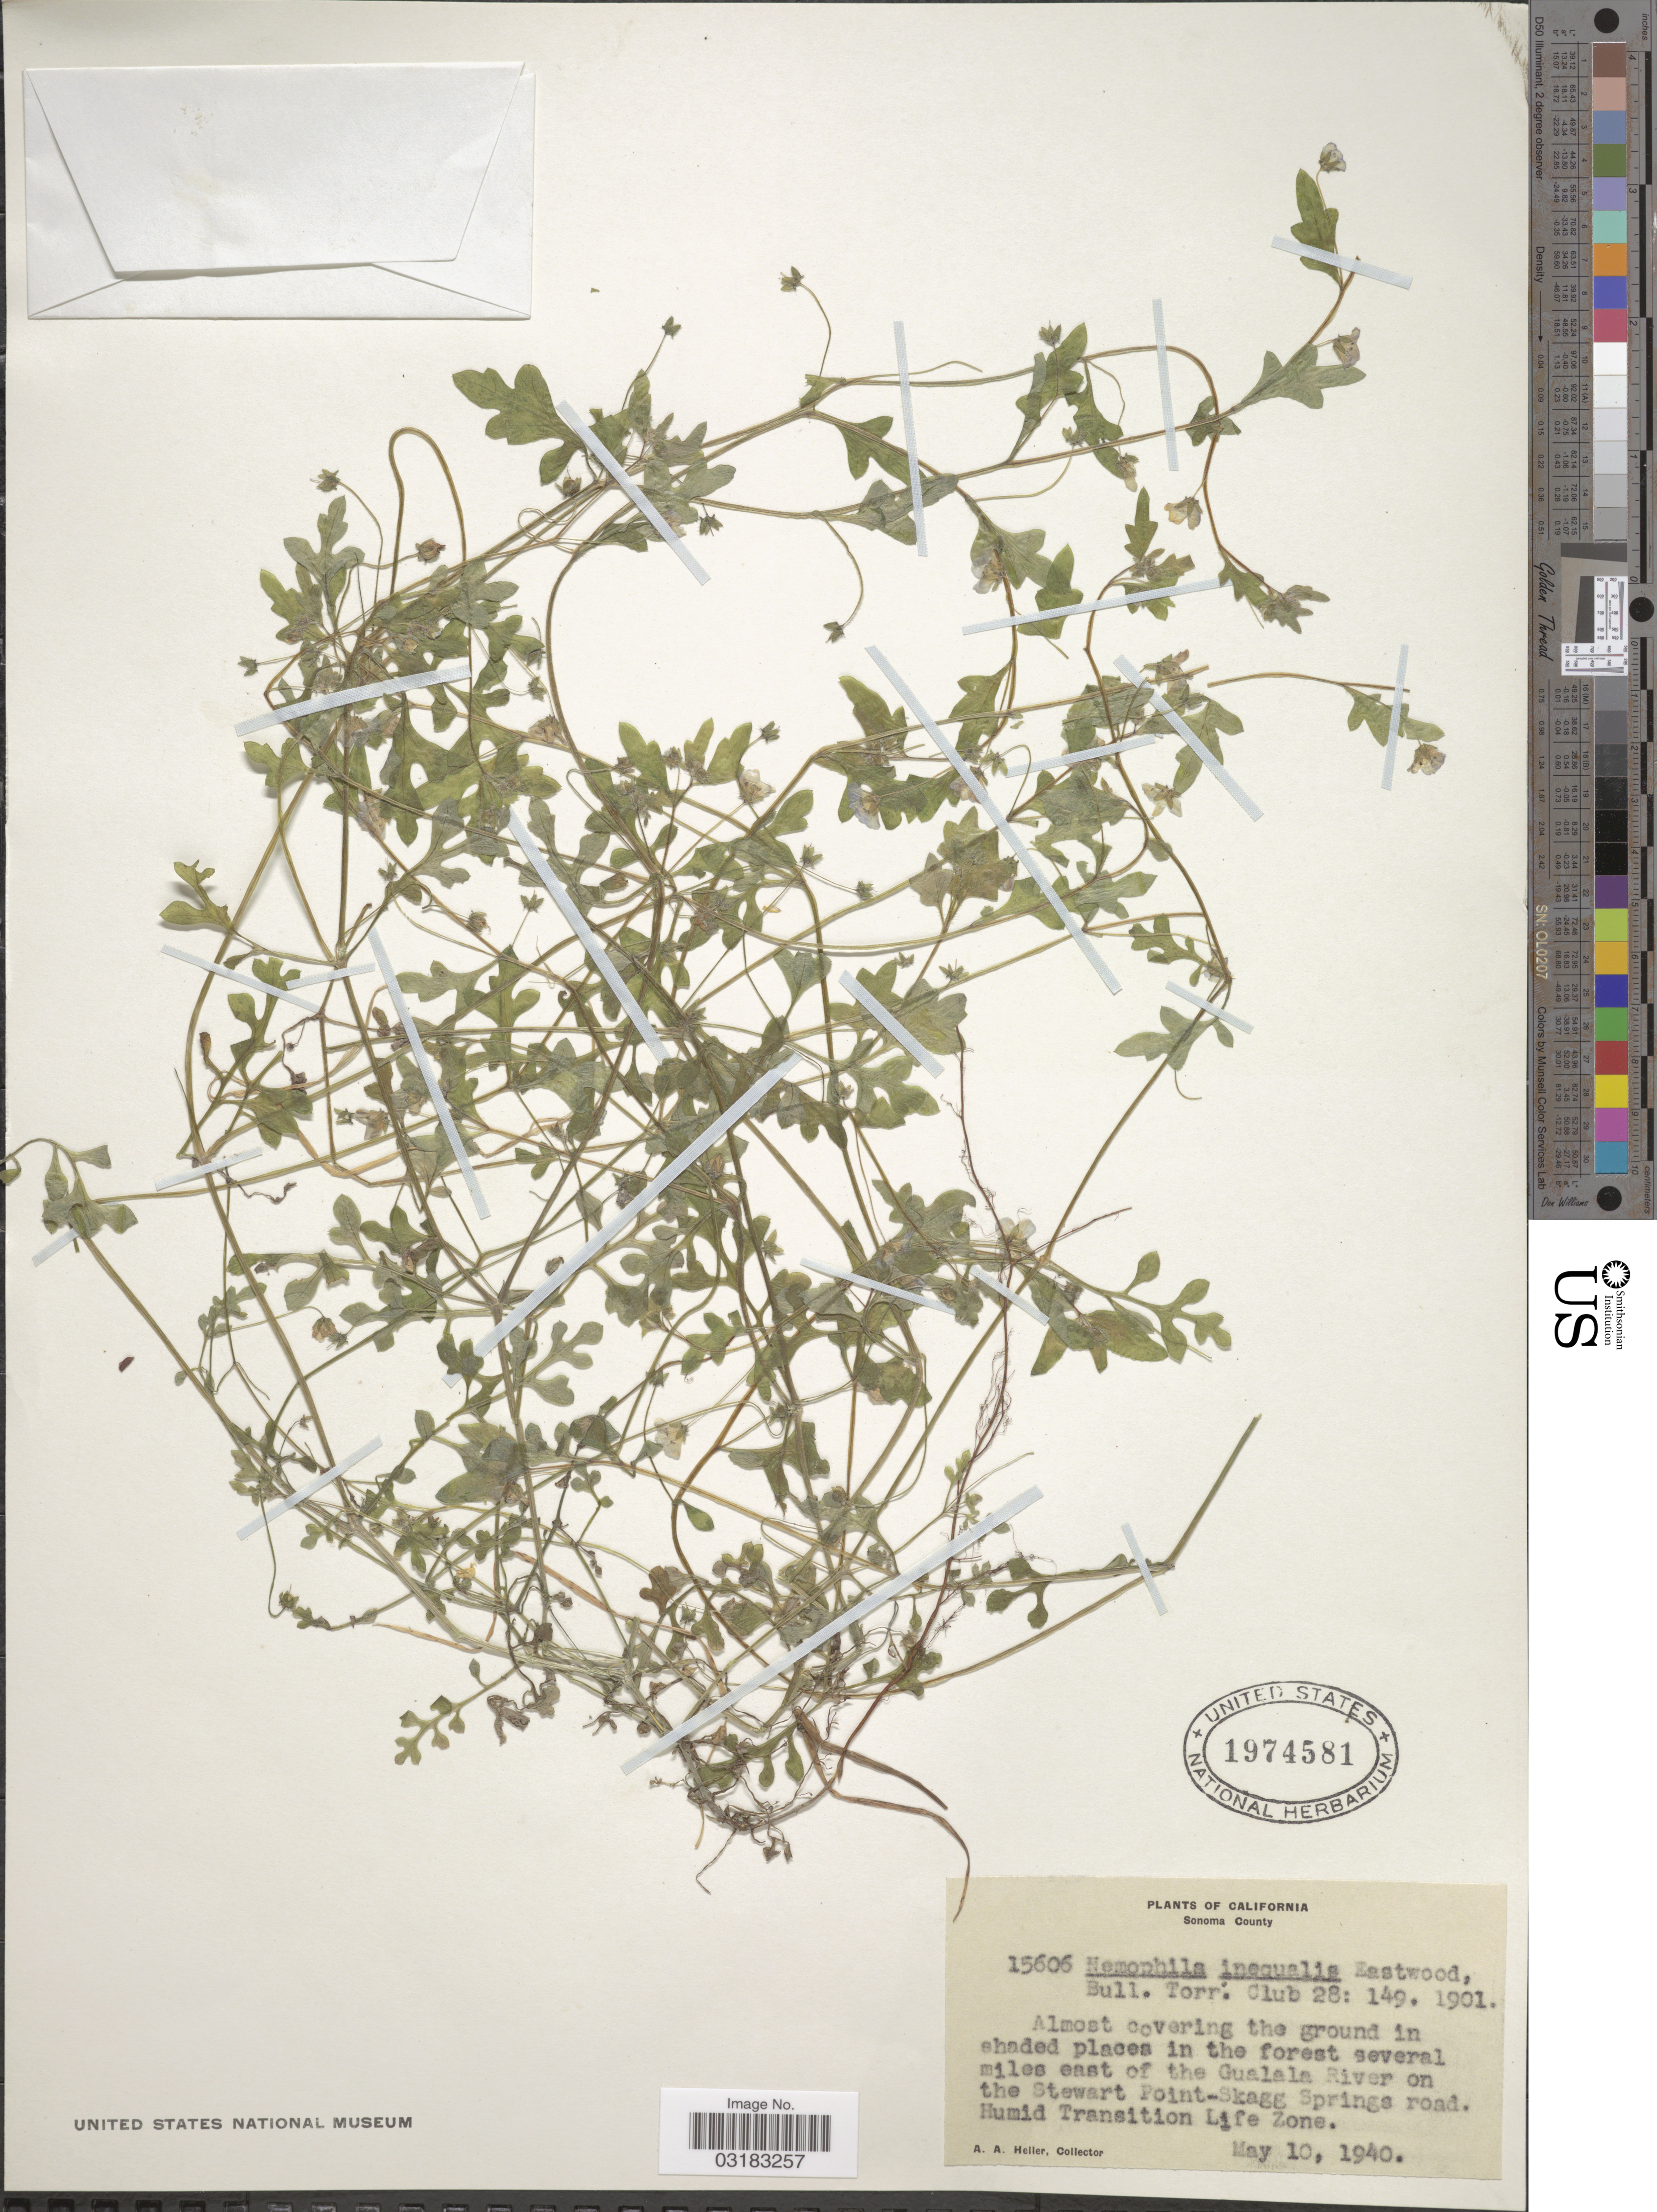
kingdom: Plantae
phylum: Tracheophyta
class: Magnoliopsida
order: Boraginales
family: Hydrophyllaceae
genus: Nemophila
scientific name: Nemophila inaequalis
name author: Eastw.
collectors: A. A. Heller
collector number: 15606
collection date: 1940-05-10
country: United States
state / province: California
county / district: Sonoma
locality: Sonoma County. Almost covering the ground in shaded places in the forest several miles east of the Gualala River on the Stewart Point-Skagg Springs road. Humid Transition Life Zone.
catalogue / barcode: US 1974581